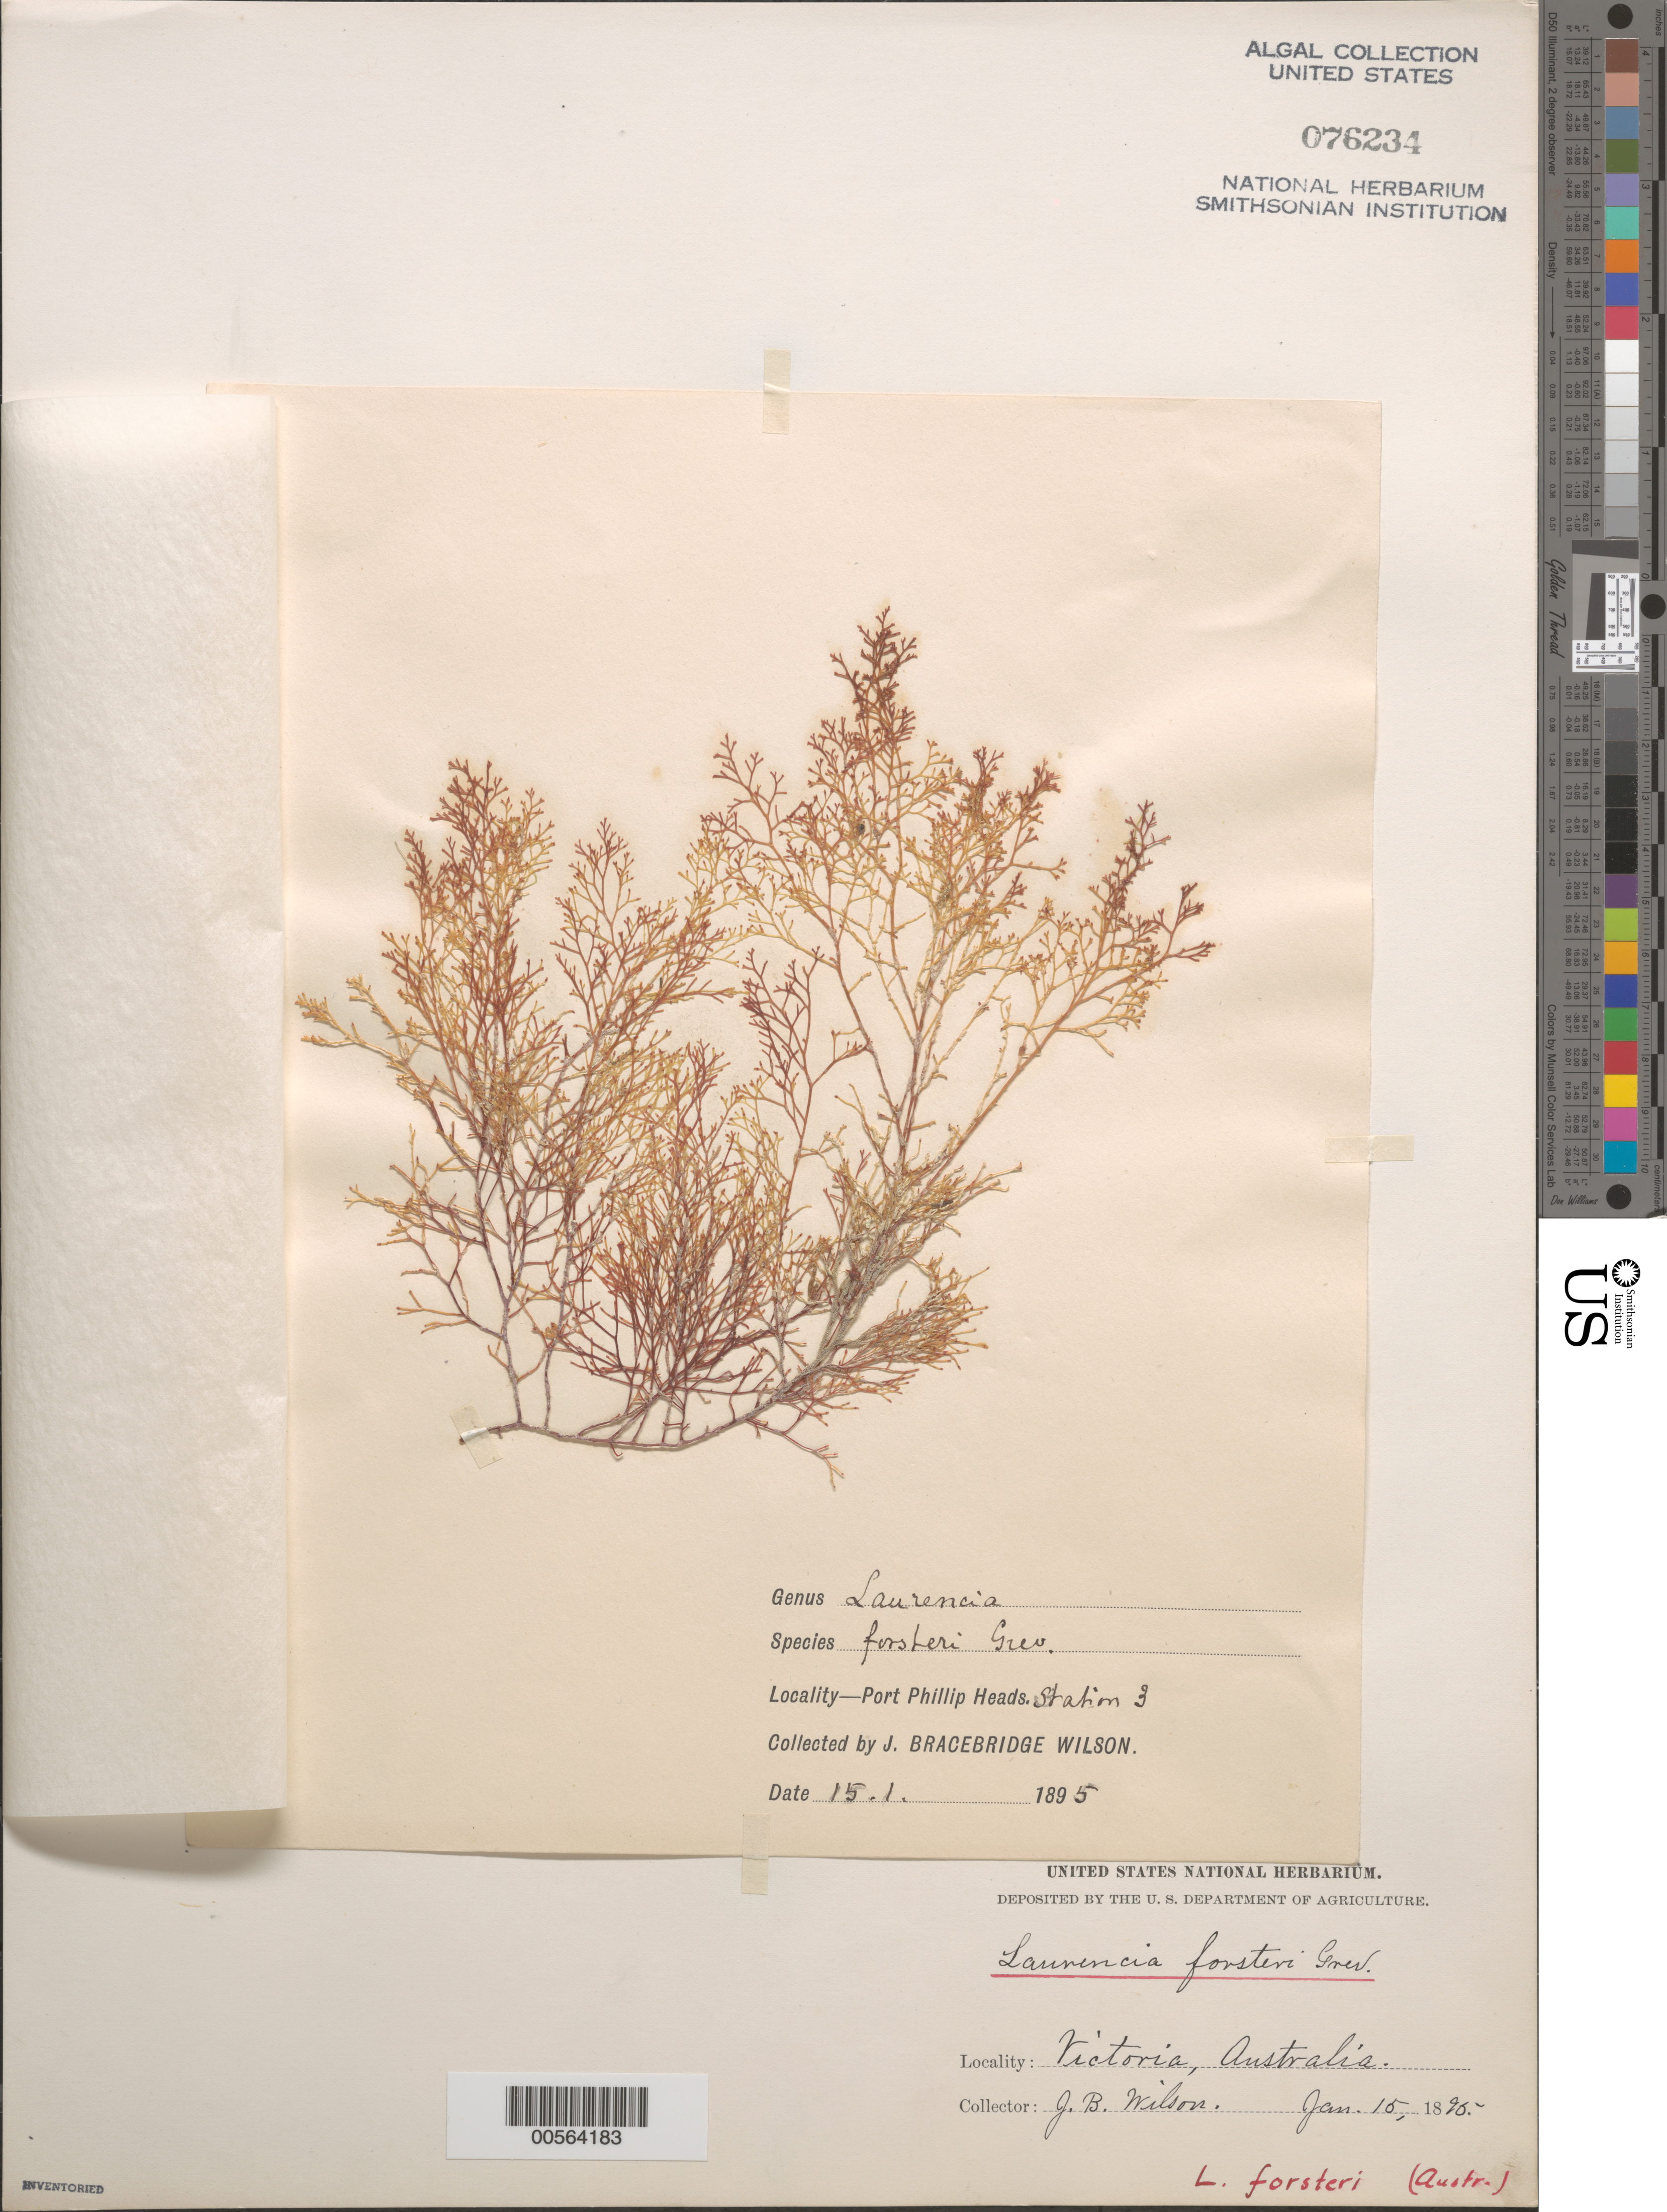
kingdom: Plantae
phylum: Rhodophyta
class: Florideophyceae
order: Ceramiales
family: Rhodomelaceae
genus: Laurencia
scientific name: Laurencia forsteri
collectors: J. B. Wilson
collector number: Station 3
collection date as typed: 15 Jan 1895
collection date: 1895-01-15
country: Australia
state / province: Victoria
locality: Port Phillip Heads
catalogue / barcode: US 76234